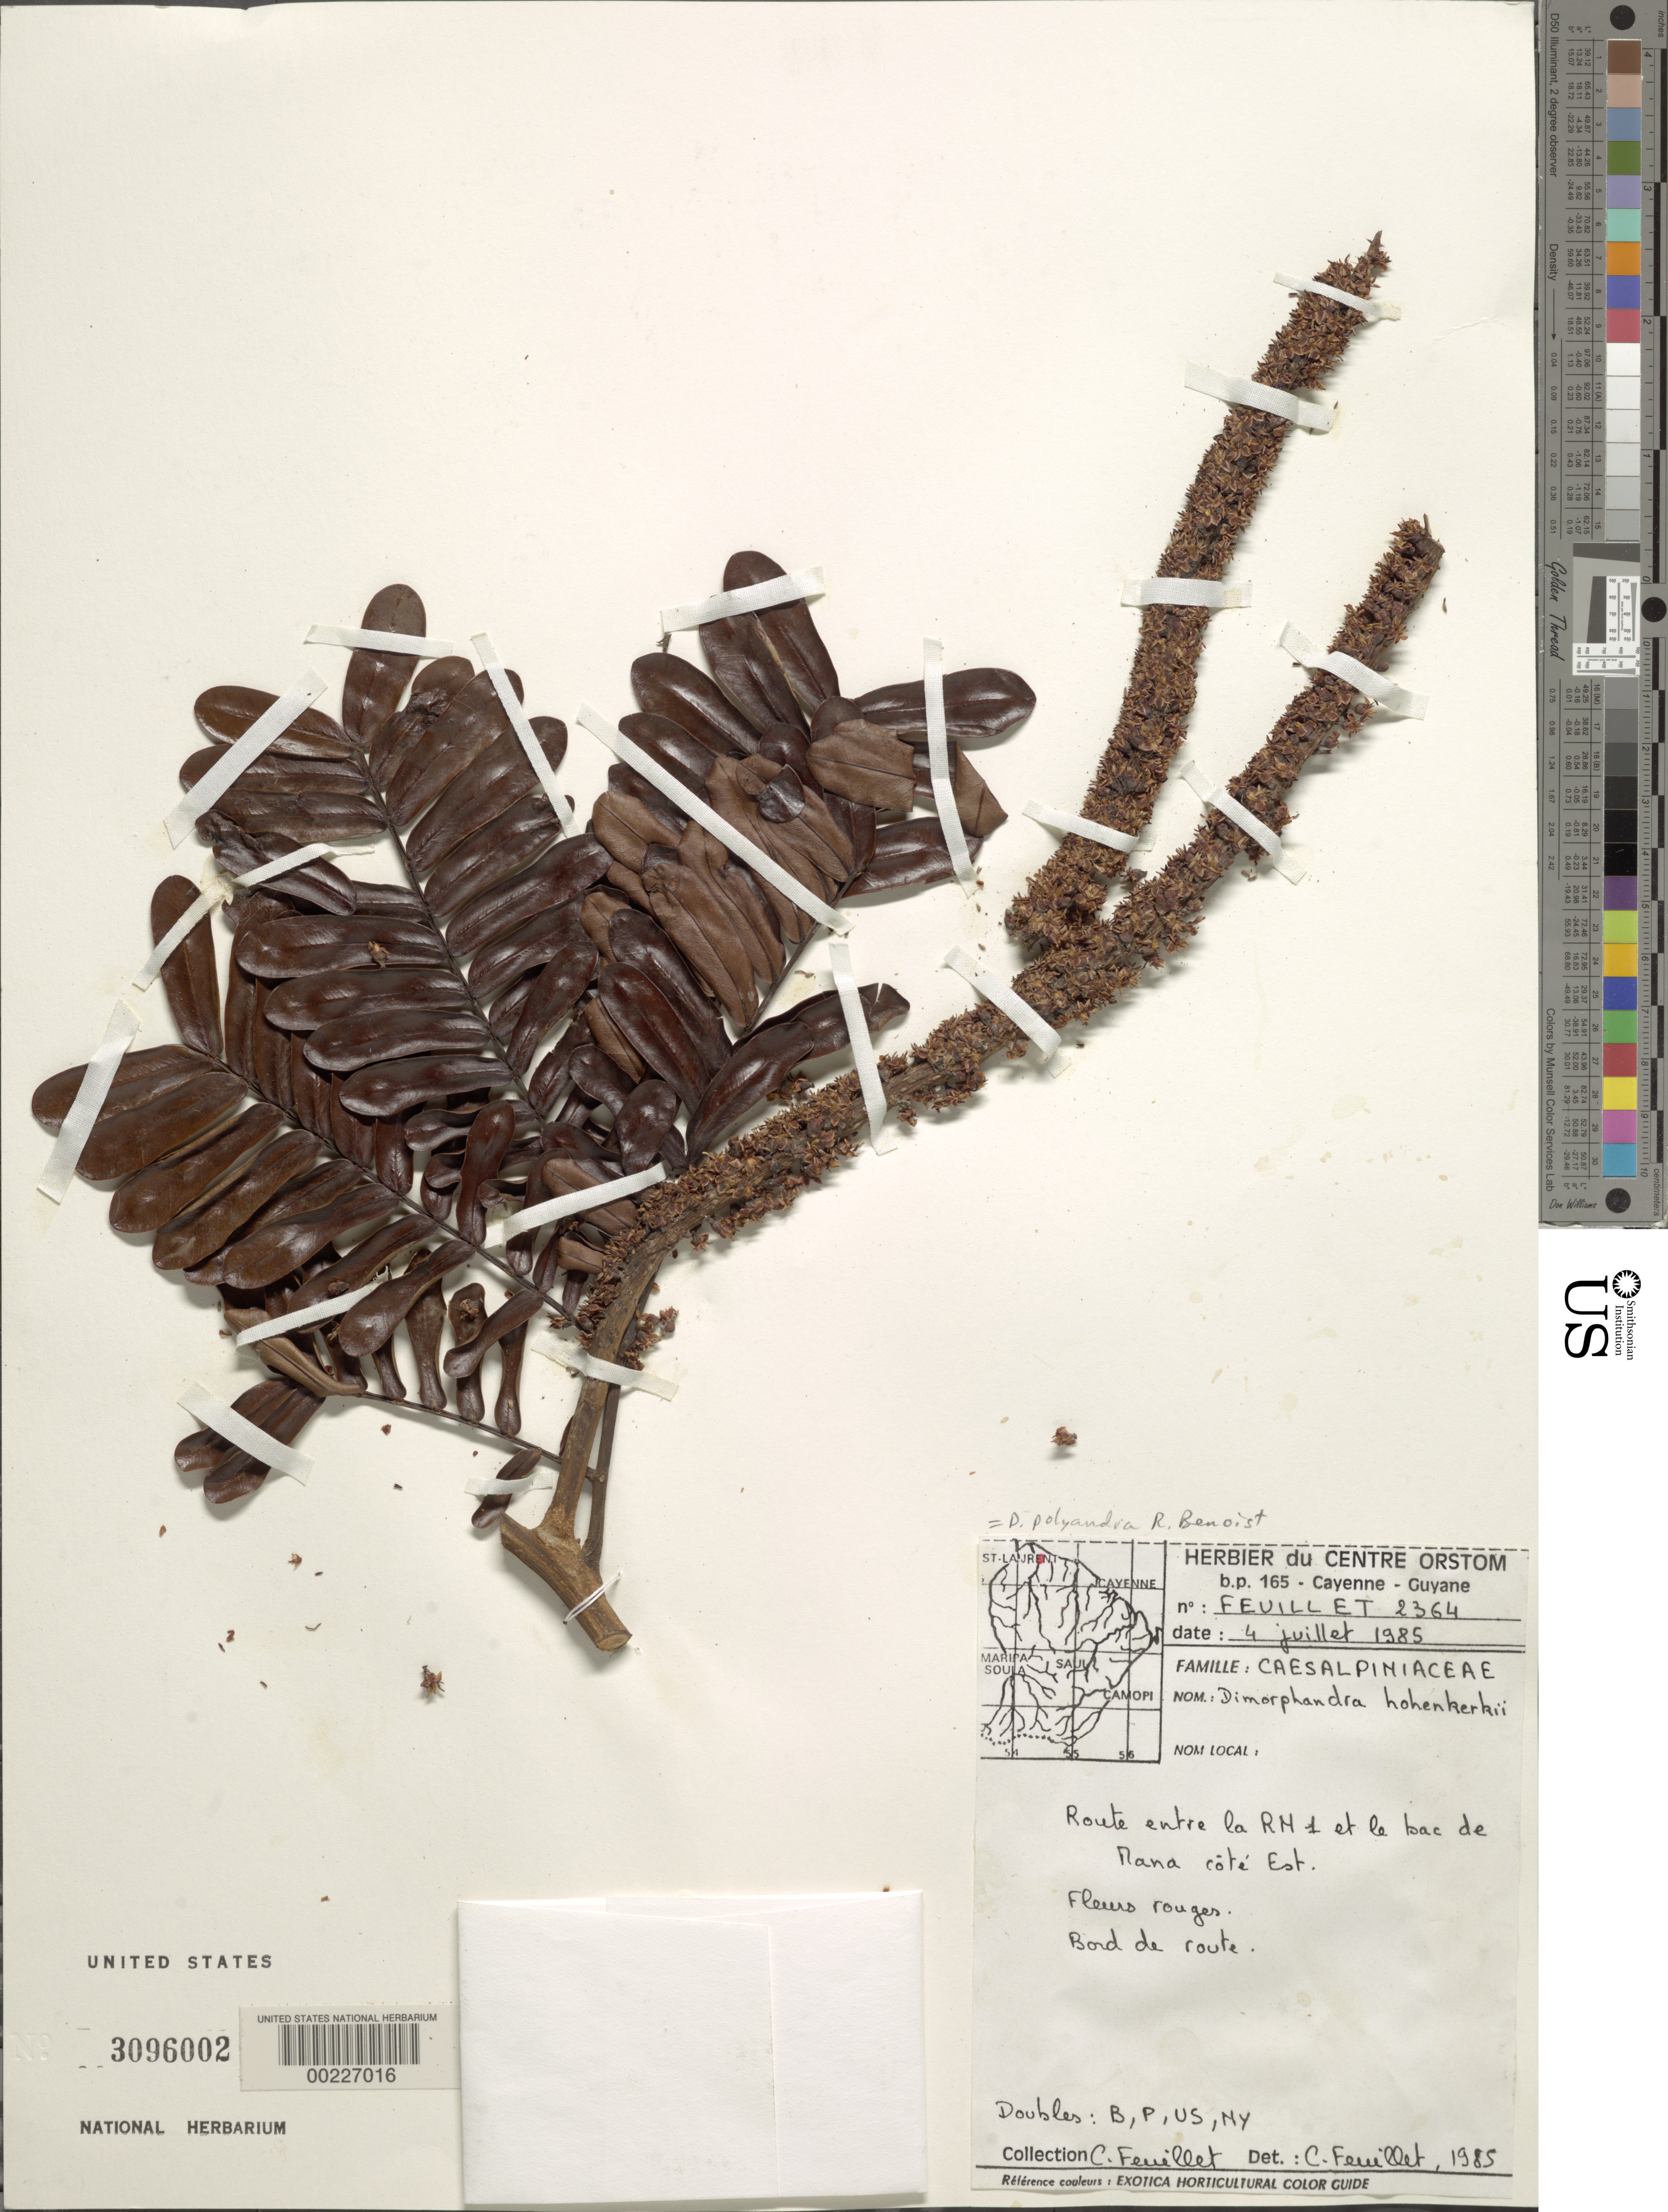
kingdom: Plantae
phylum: Tracheophyta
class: Magnoliopsida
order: Fabales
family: Fabaceae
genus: Dimorphandra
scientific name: Dimorphandra polyandra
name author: Benoist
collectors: C. Fueillet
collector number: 2364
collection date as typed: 04 Jul 1985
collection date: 1985-07-04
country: French Guiana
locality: Route between rm1 and beside the ferry-boat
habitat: Edge of the road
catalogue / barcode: US 3096002